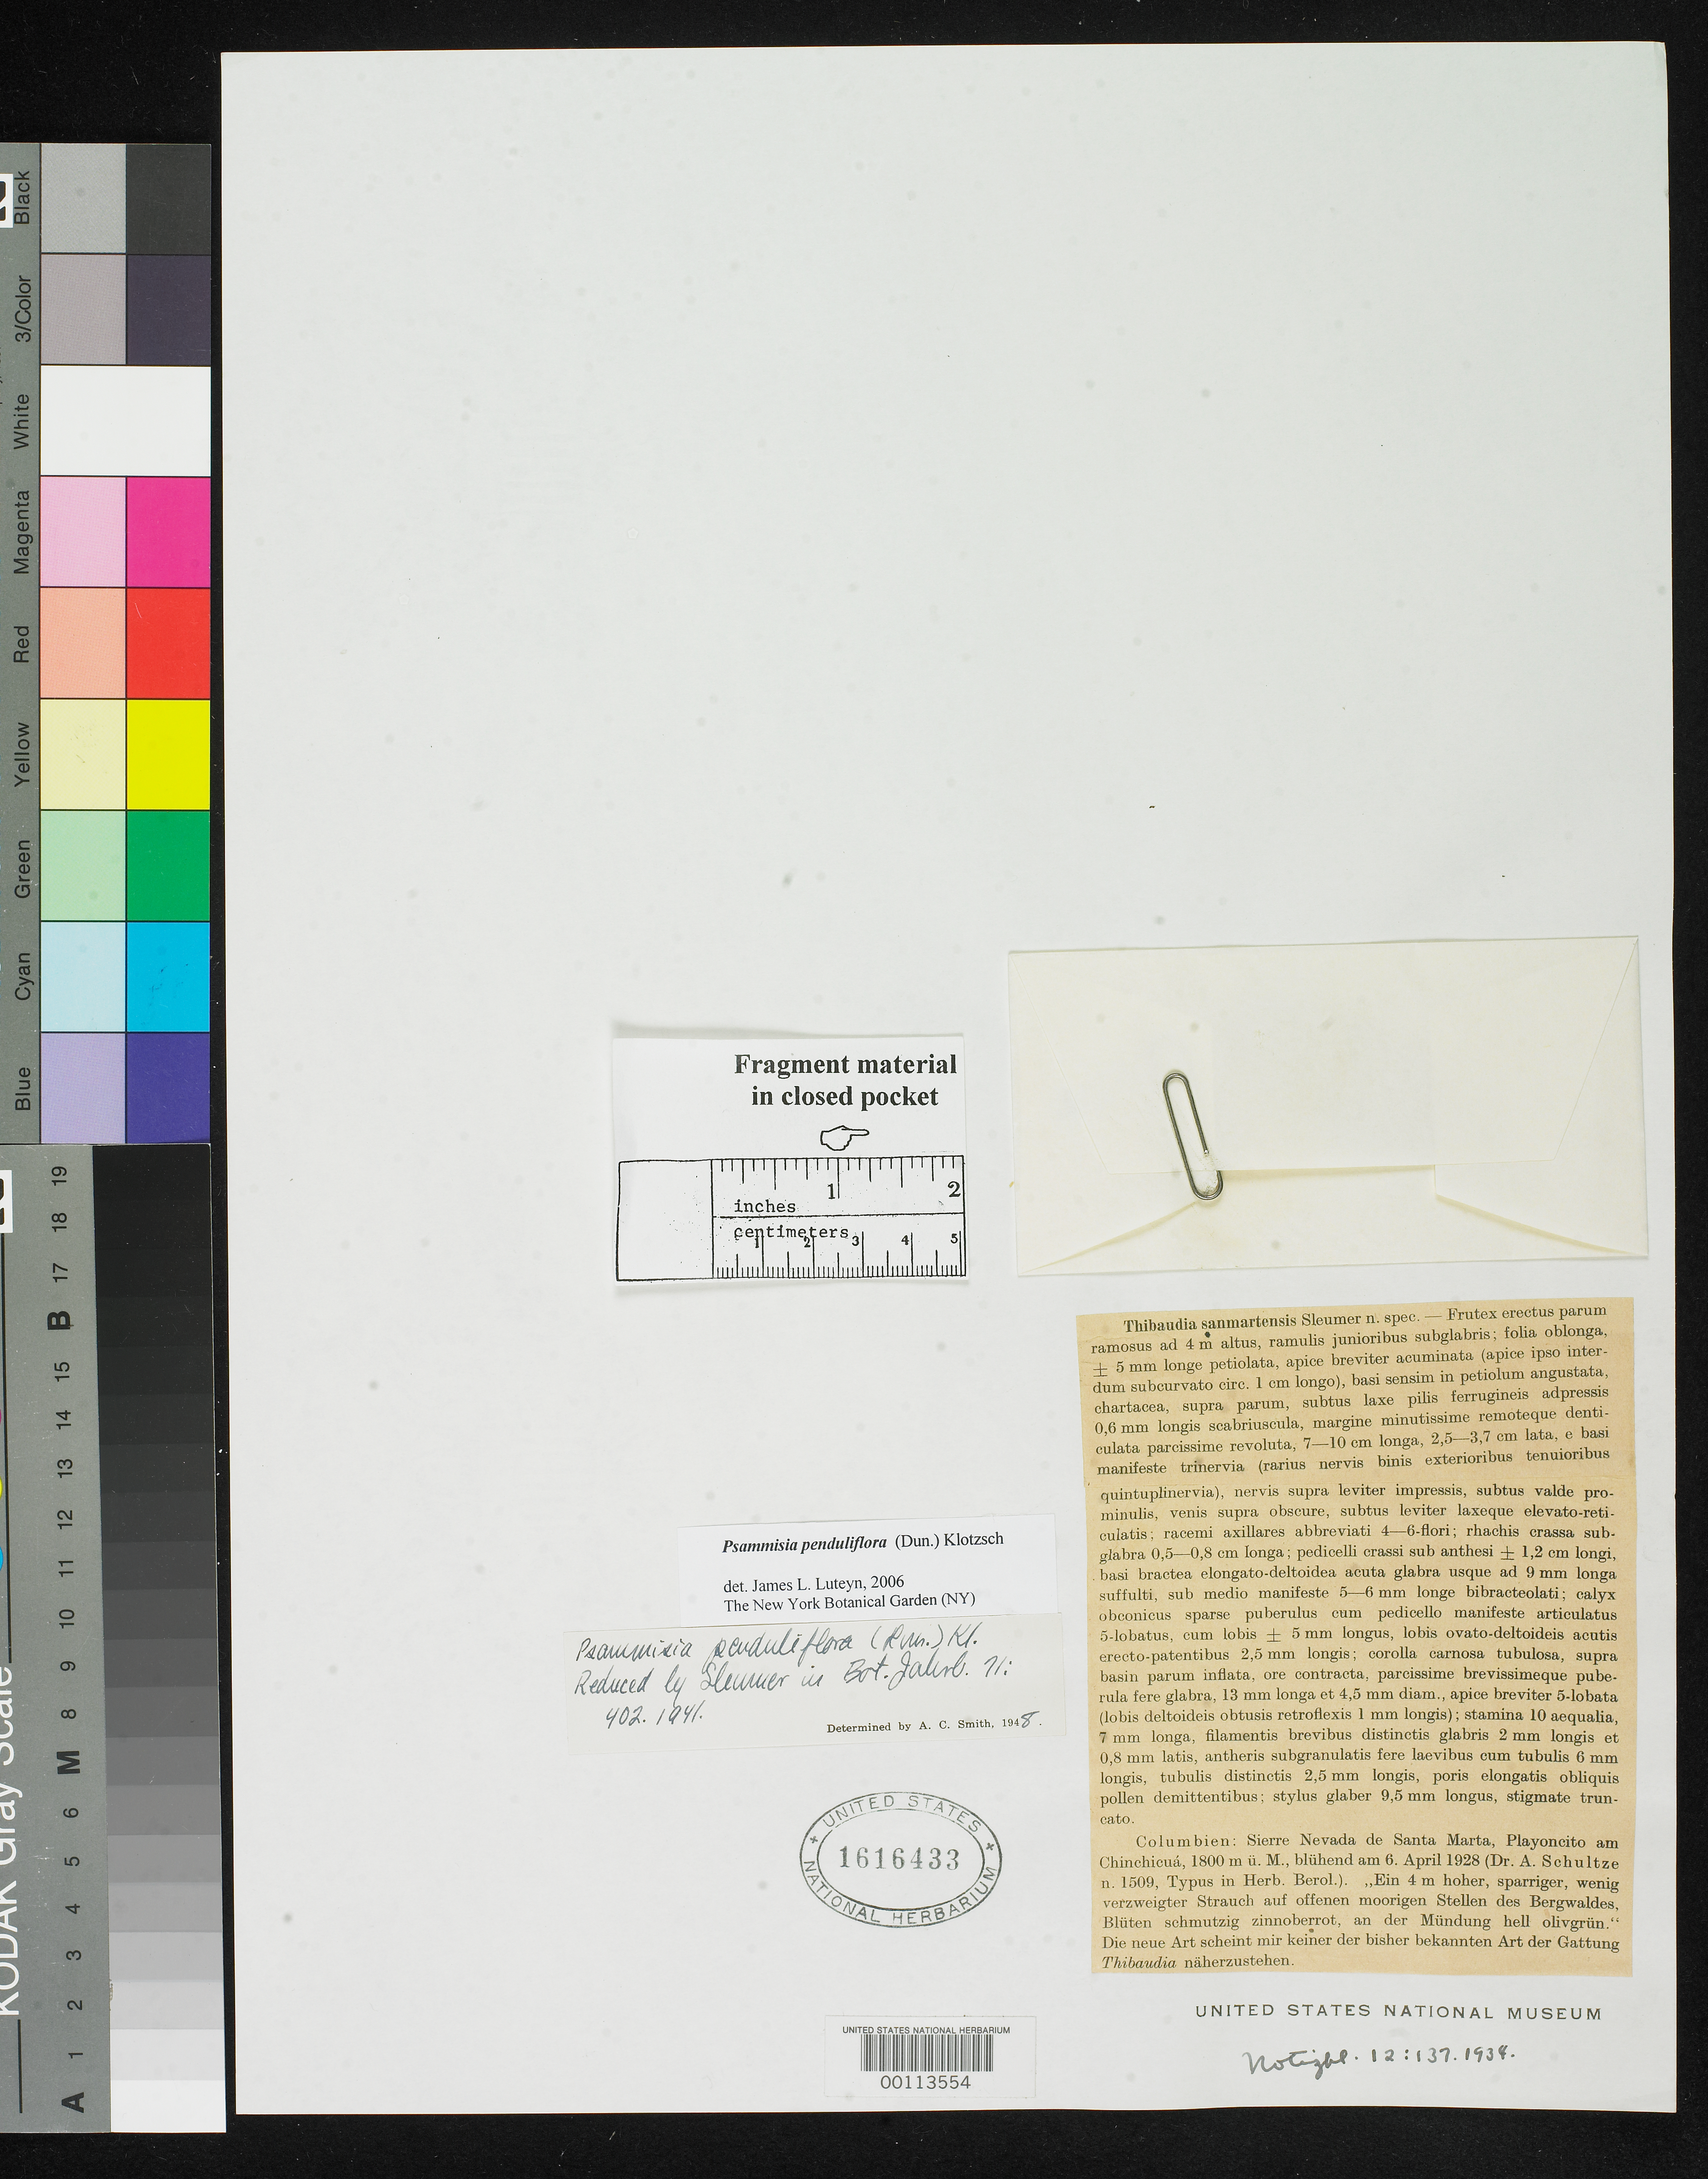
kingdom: Plantae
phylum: Tracheophyta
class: Magnoliopsida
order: Ericales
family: Ericaceae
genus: Thibaudia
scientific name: Thibaudia sanmartensis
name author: Sleumer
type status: Type Fragment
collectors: A. Schultze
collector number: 1509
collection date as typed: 06 Apr 1928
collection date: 1928-04-06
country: Colombia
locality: "Sierra Nevada de Santa Marta, playoncito am Chinchicua".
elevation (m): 1800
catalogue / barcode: US 1616433